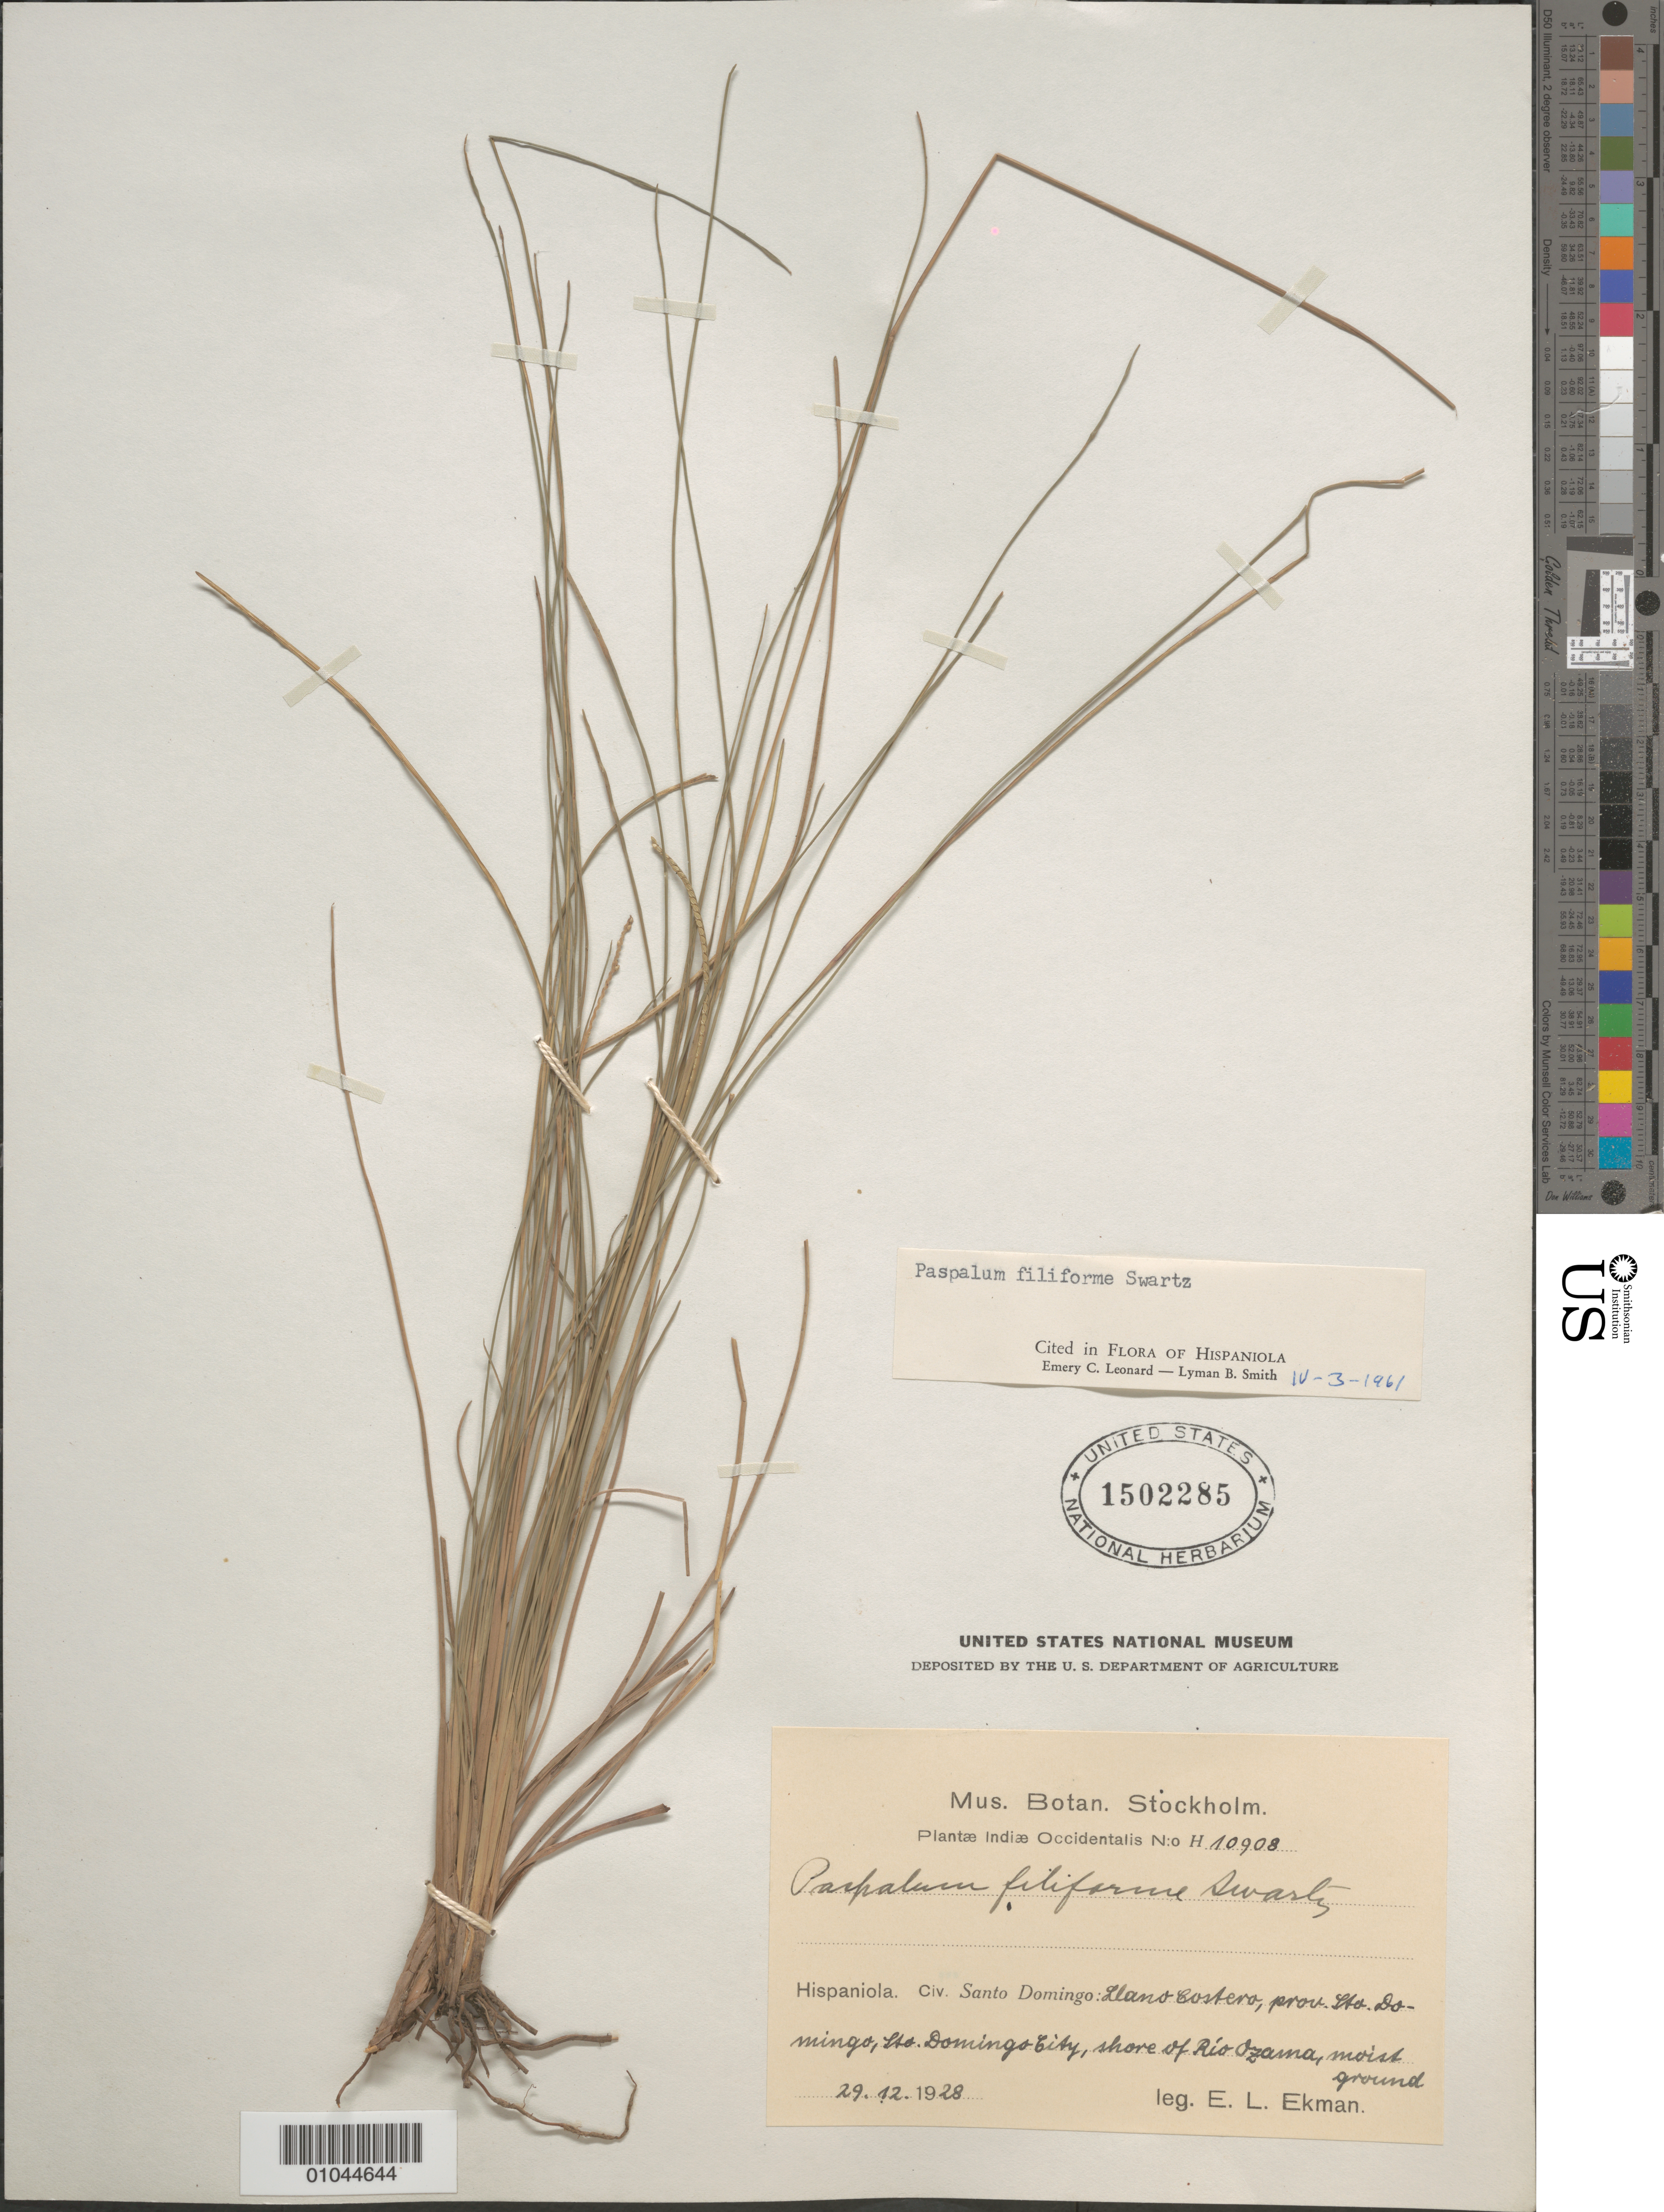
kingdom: Plantae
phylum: Tracheophyta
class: Liliopsida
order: Poales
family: Poaceae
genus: Paspalum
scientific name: Paspalum filiforme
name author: Sw.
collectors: E. L. Ekman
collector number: H 10908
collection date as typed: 29 Dec 1928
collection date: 1928-12-29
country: Dominican Republic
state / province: Distrito Nacional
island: Hispaniola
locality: Llano Costero, Sto. Domingo City, shore of Rio Ozama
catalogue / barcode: US 1502285